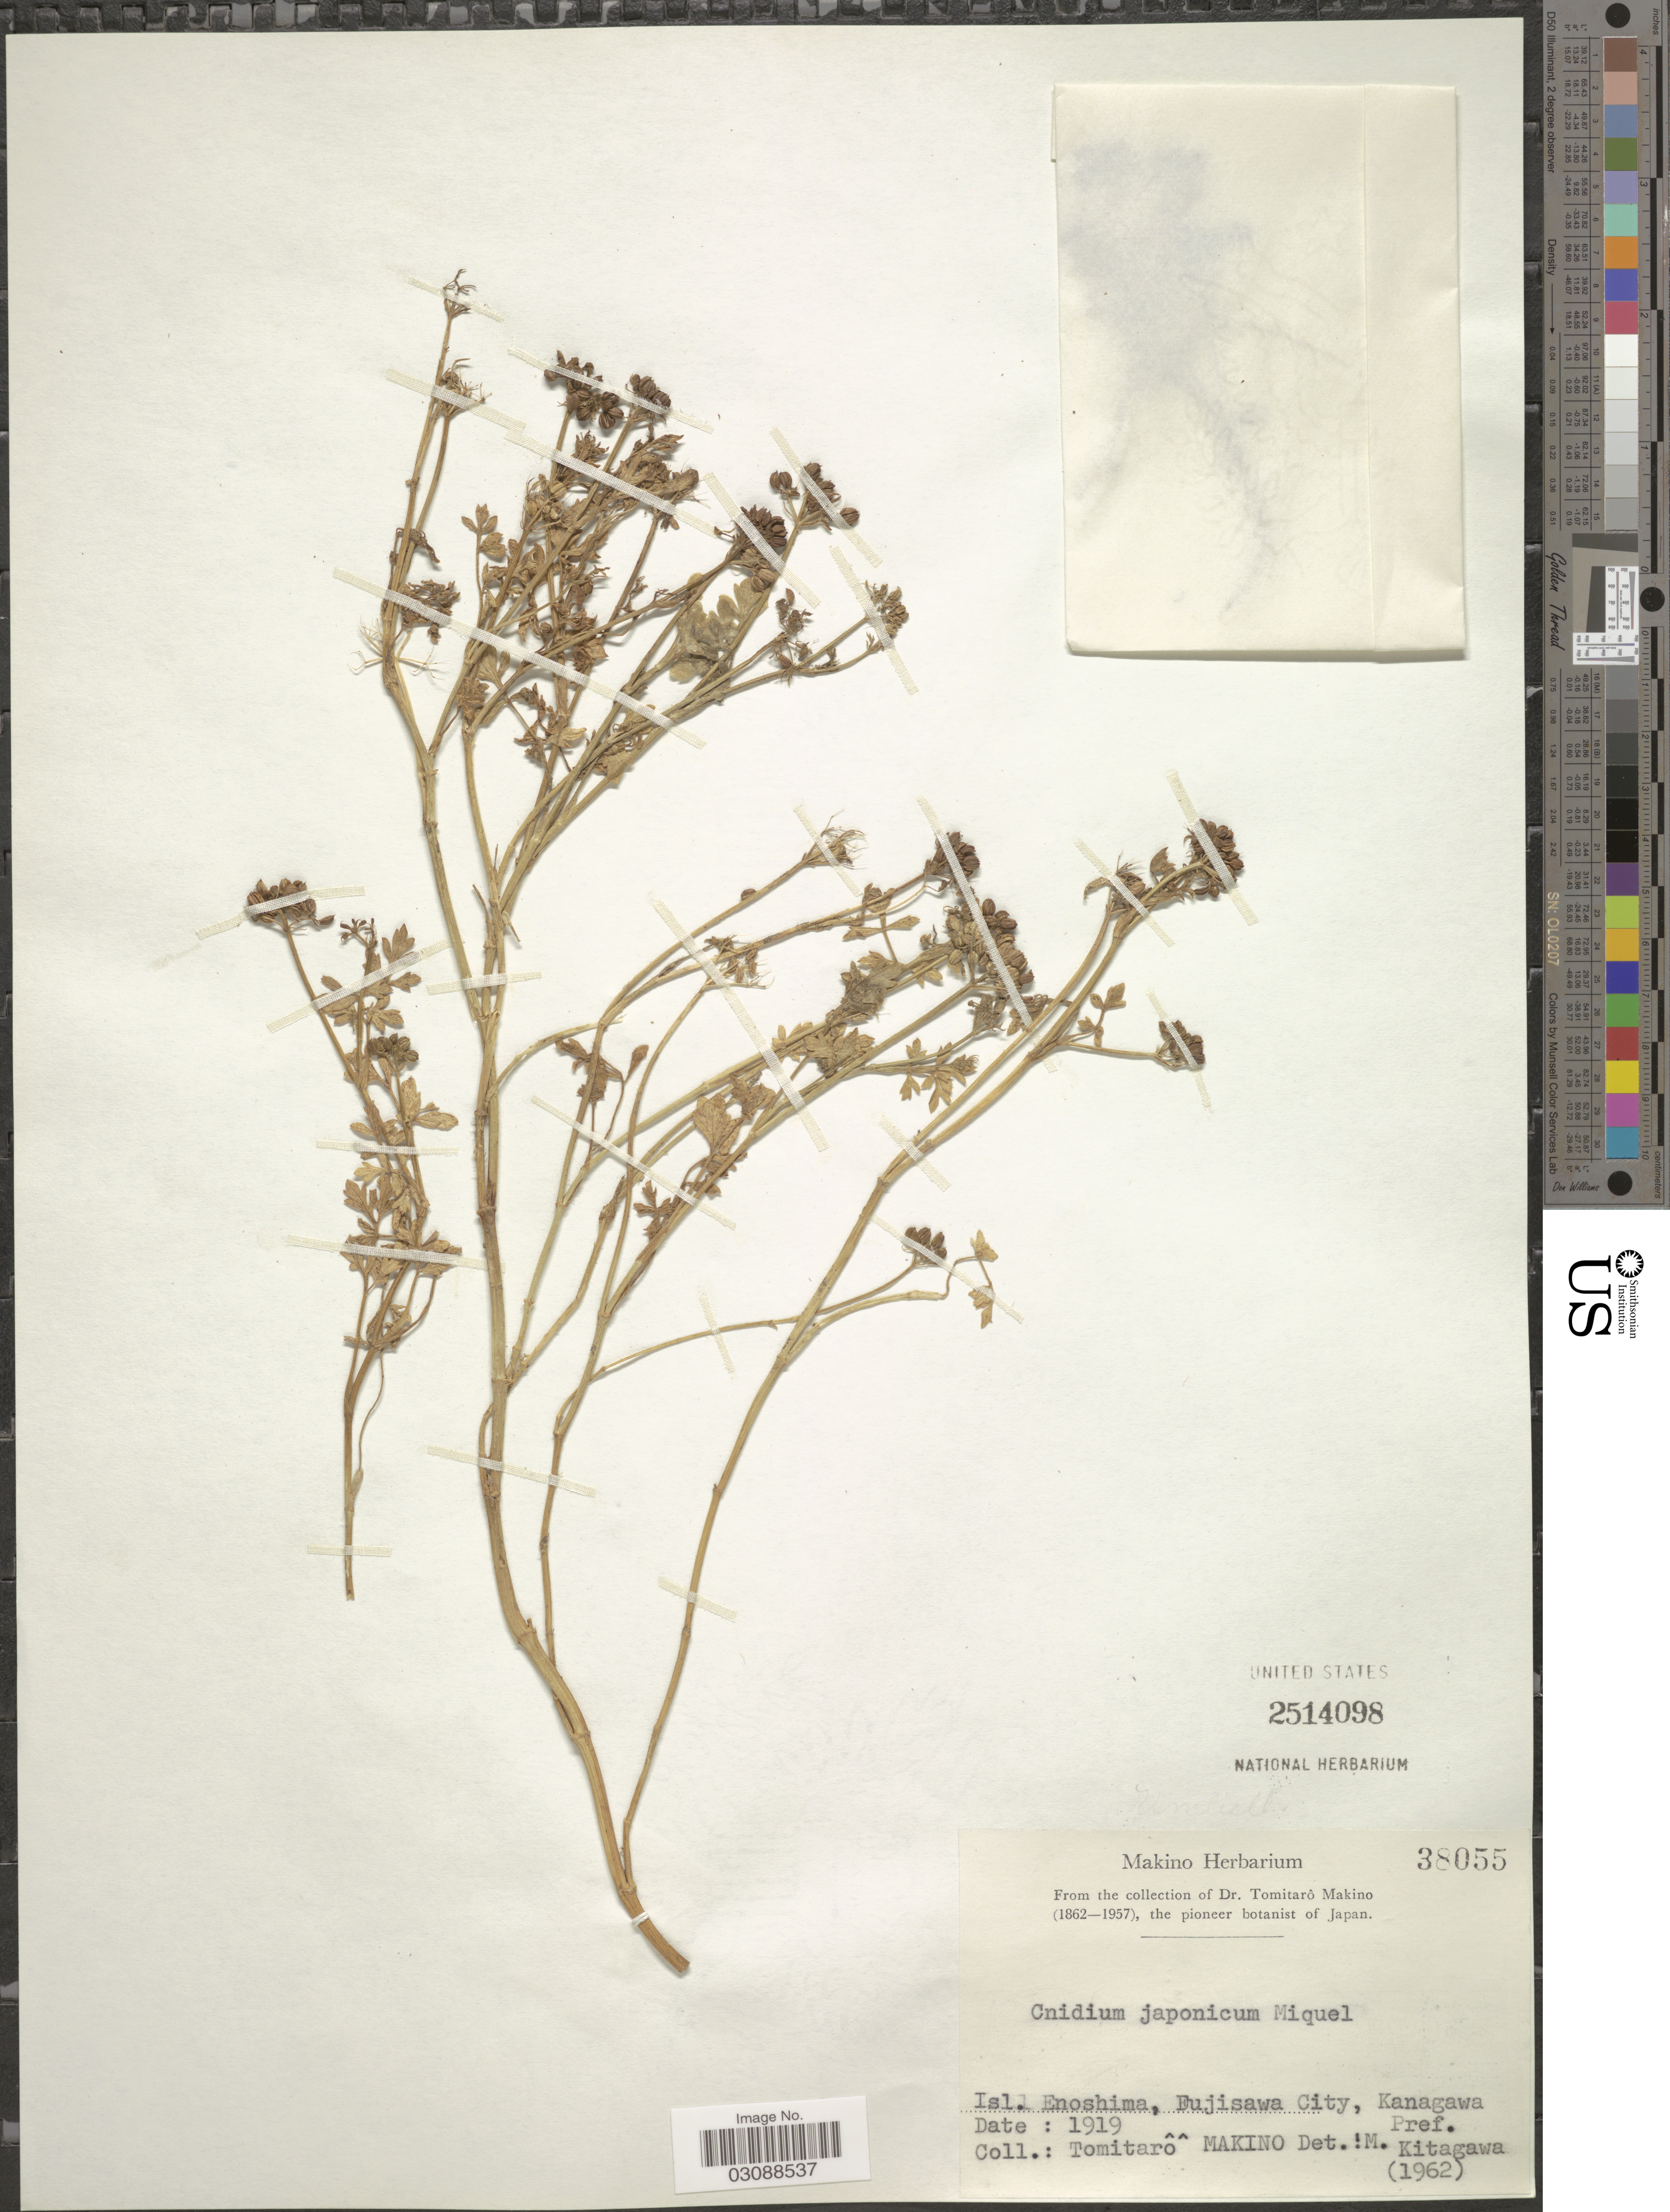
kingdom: Plantae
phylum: Tracheophyta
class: Magnoliopsida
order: Apiales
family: Apiaceae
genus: Cnidium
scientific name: Cnidium japonicum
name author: Miq.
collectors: T. Makino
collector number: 38055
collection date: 1919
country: Japan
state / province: Kanagawa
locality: Isl. Enoshima, Fujisawa City, Kanagawa Pref.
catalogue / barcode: US 2514098